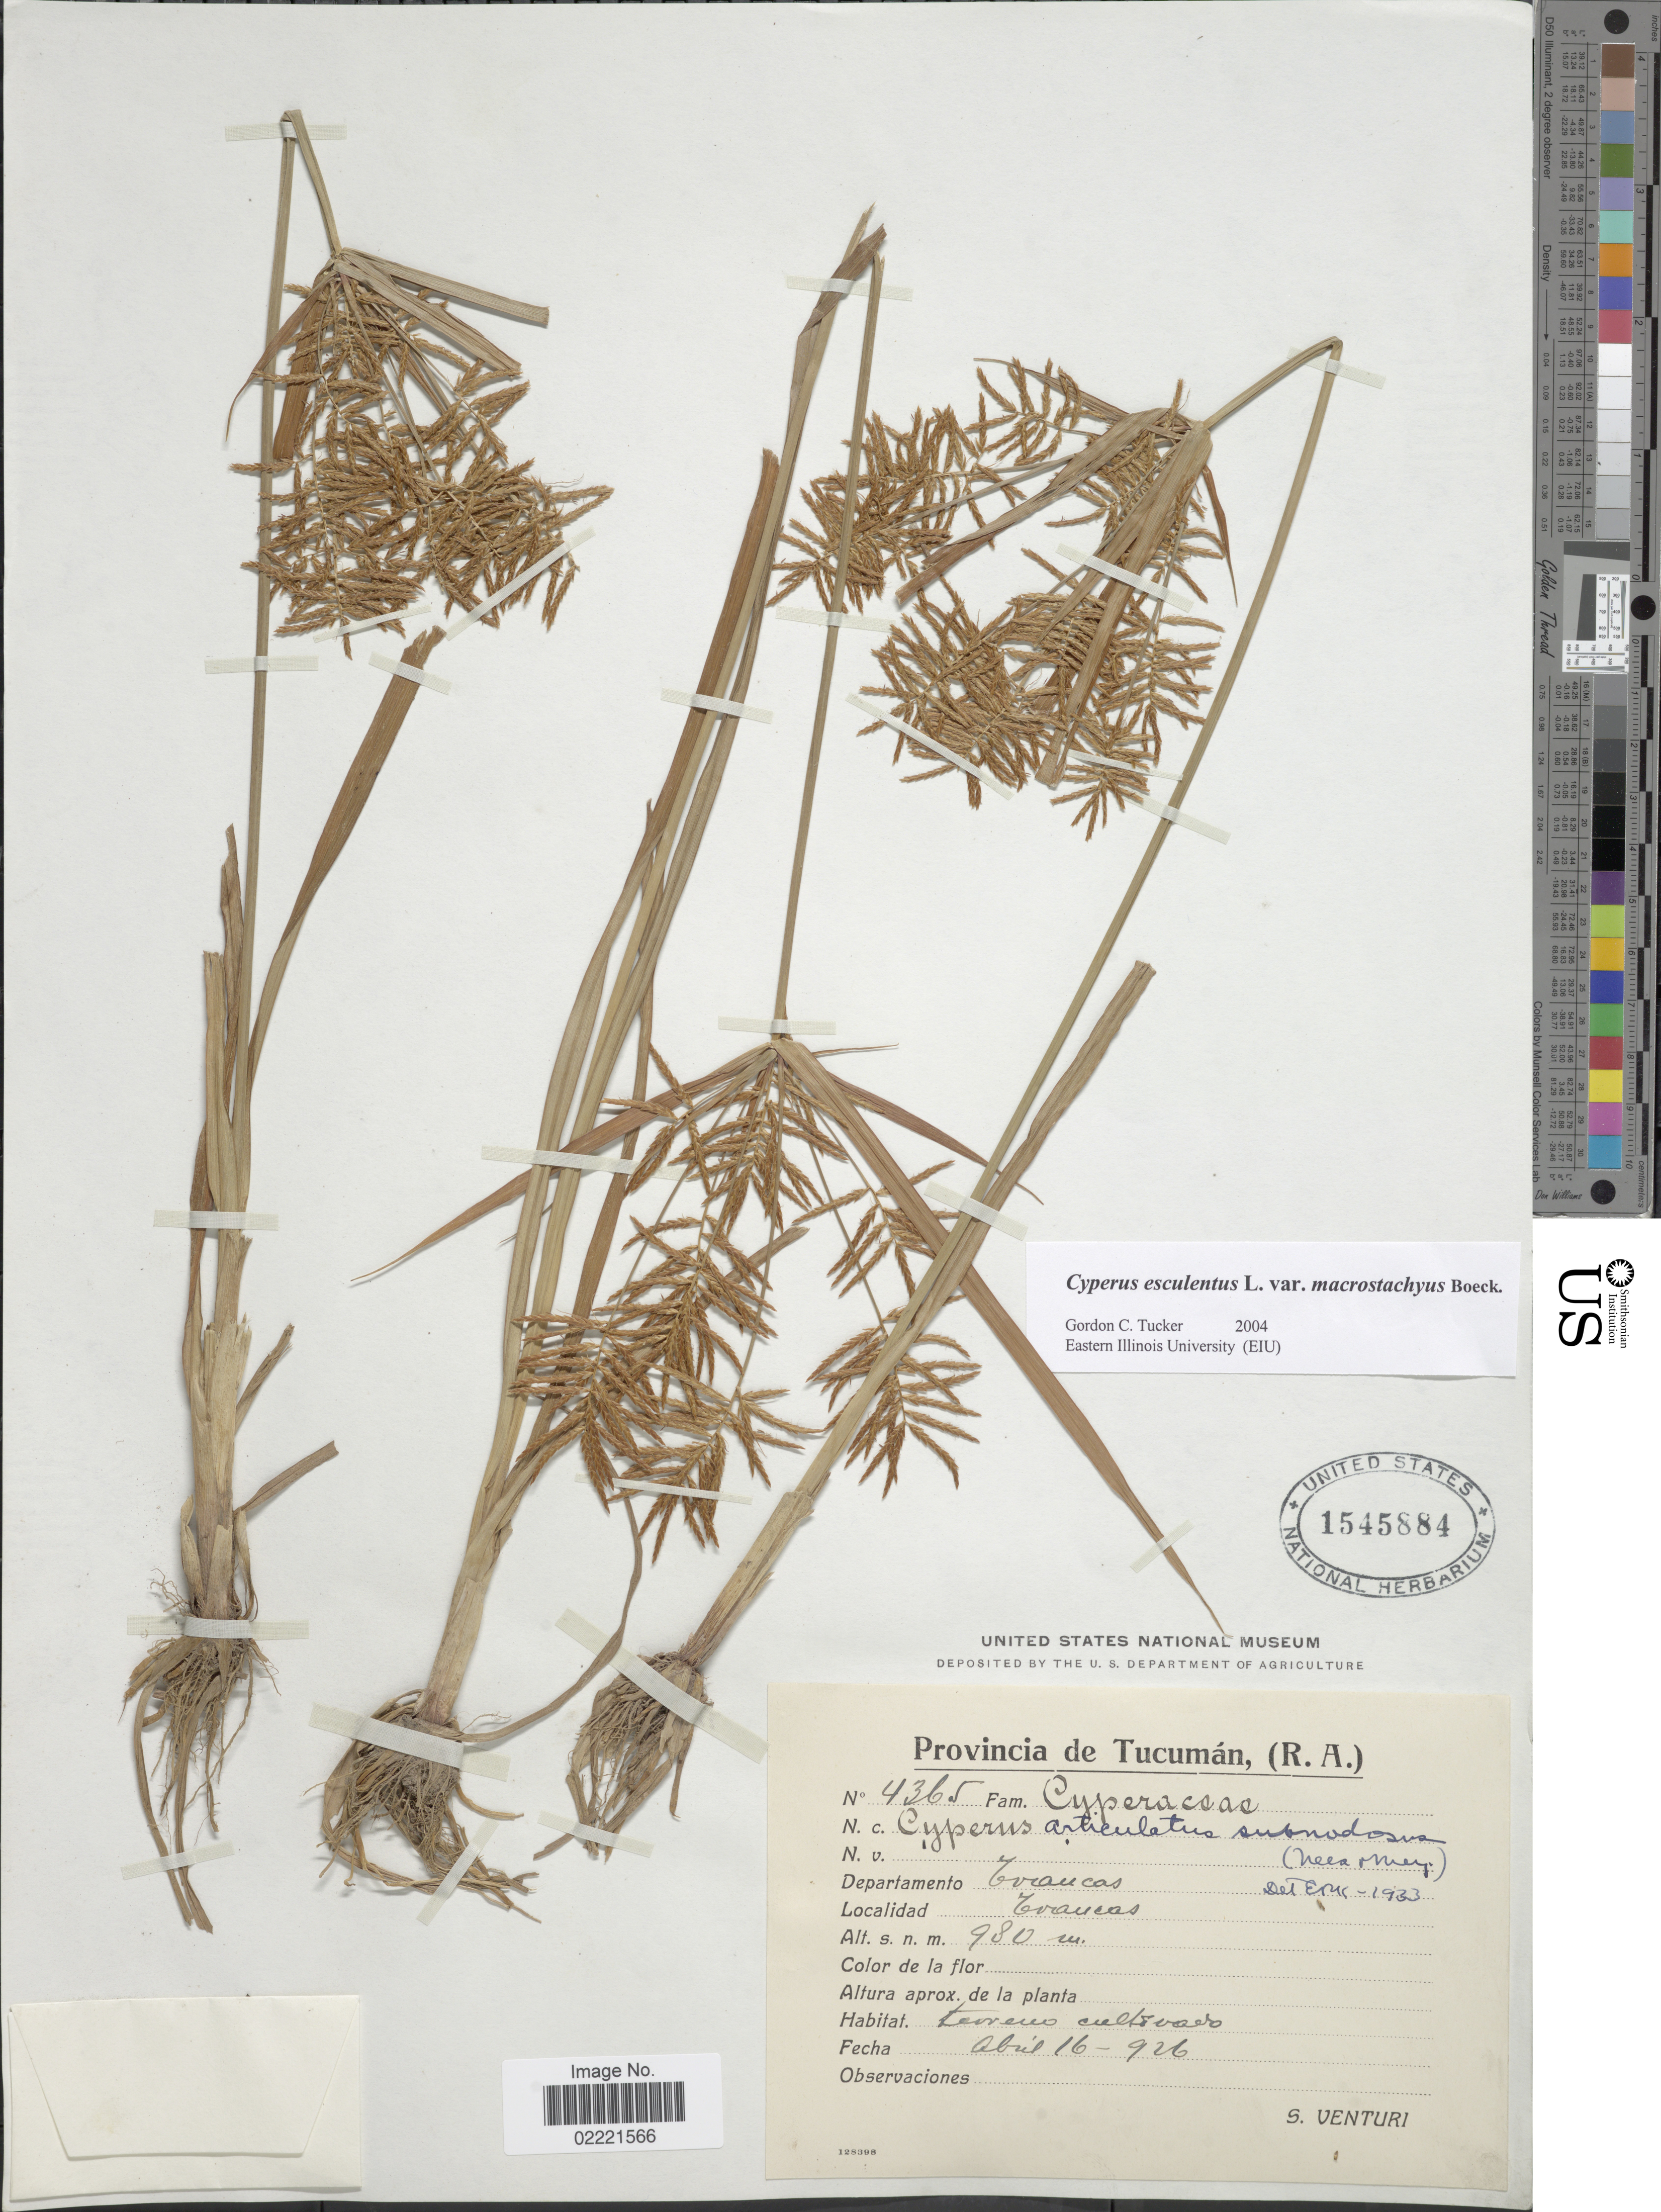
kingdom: Plantae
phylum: Tracheophyta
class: Liliopsida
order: Poales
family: Cyperaceae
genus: Cyperus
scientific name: Cyperus esculentus var. macrostachyus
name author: Boeckeler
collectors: S. Venturi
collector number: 4365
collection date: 1926-04-16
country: Argentina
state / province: Tucuman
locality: (R.A.) Departamento Trancas, Trancas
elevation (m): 980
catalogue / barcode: US 1545884